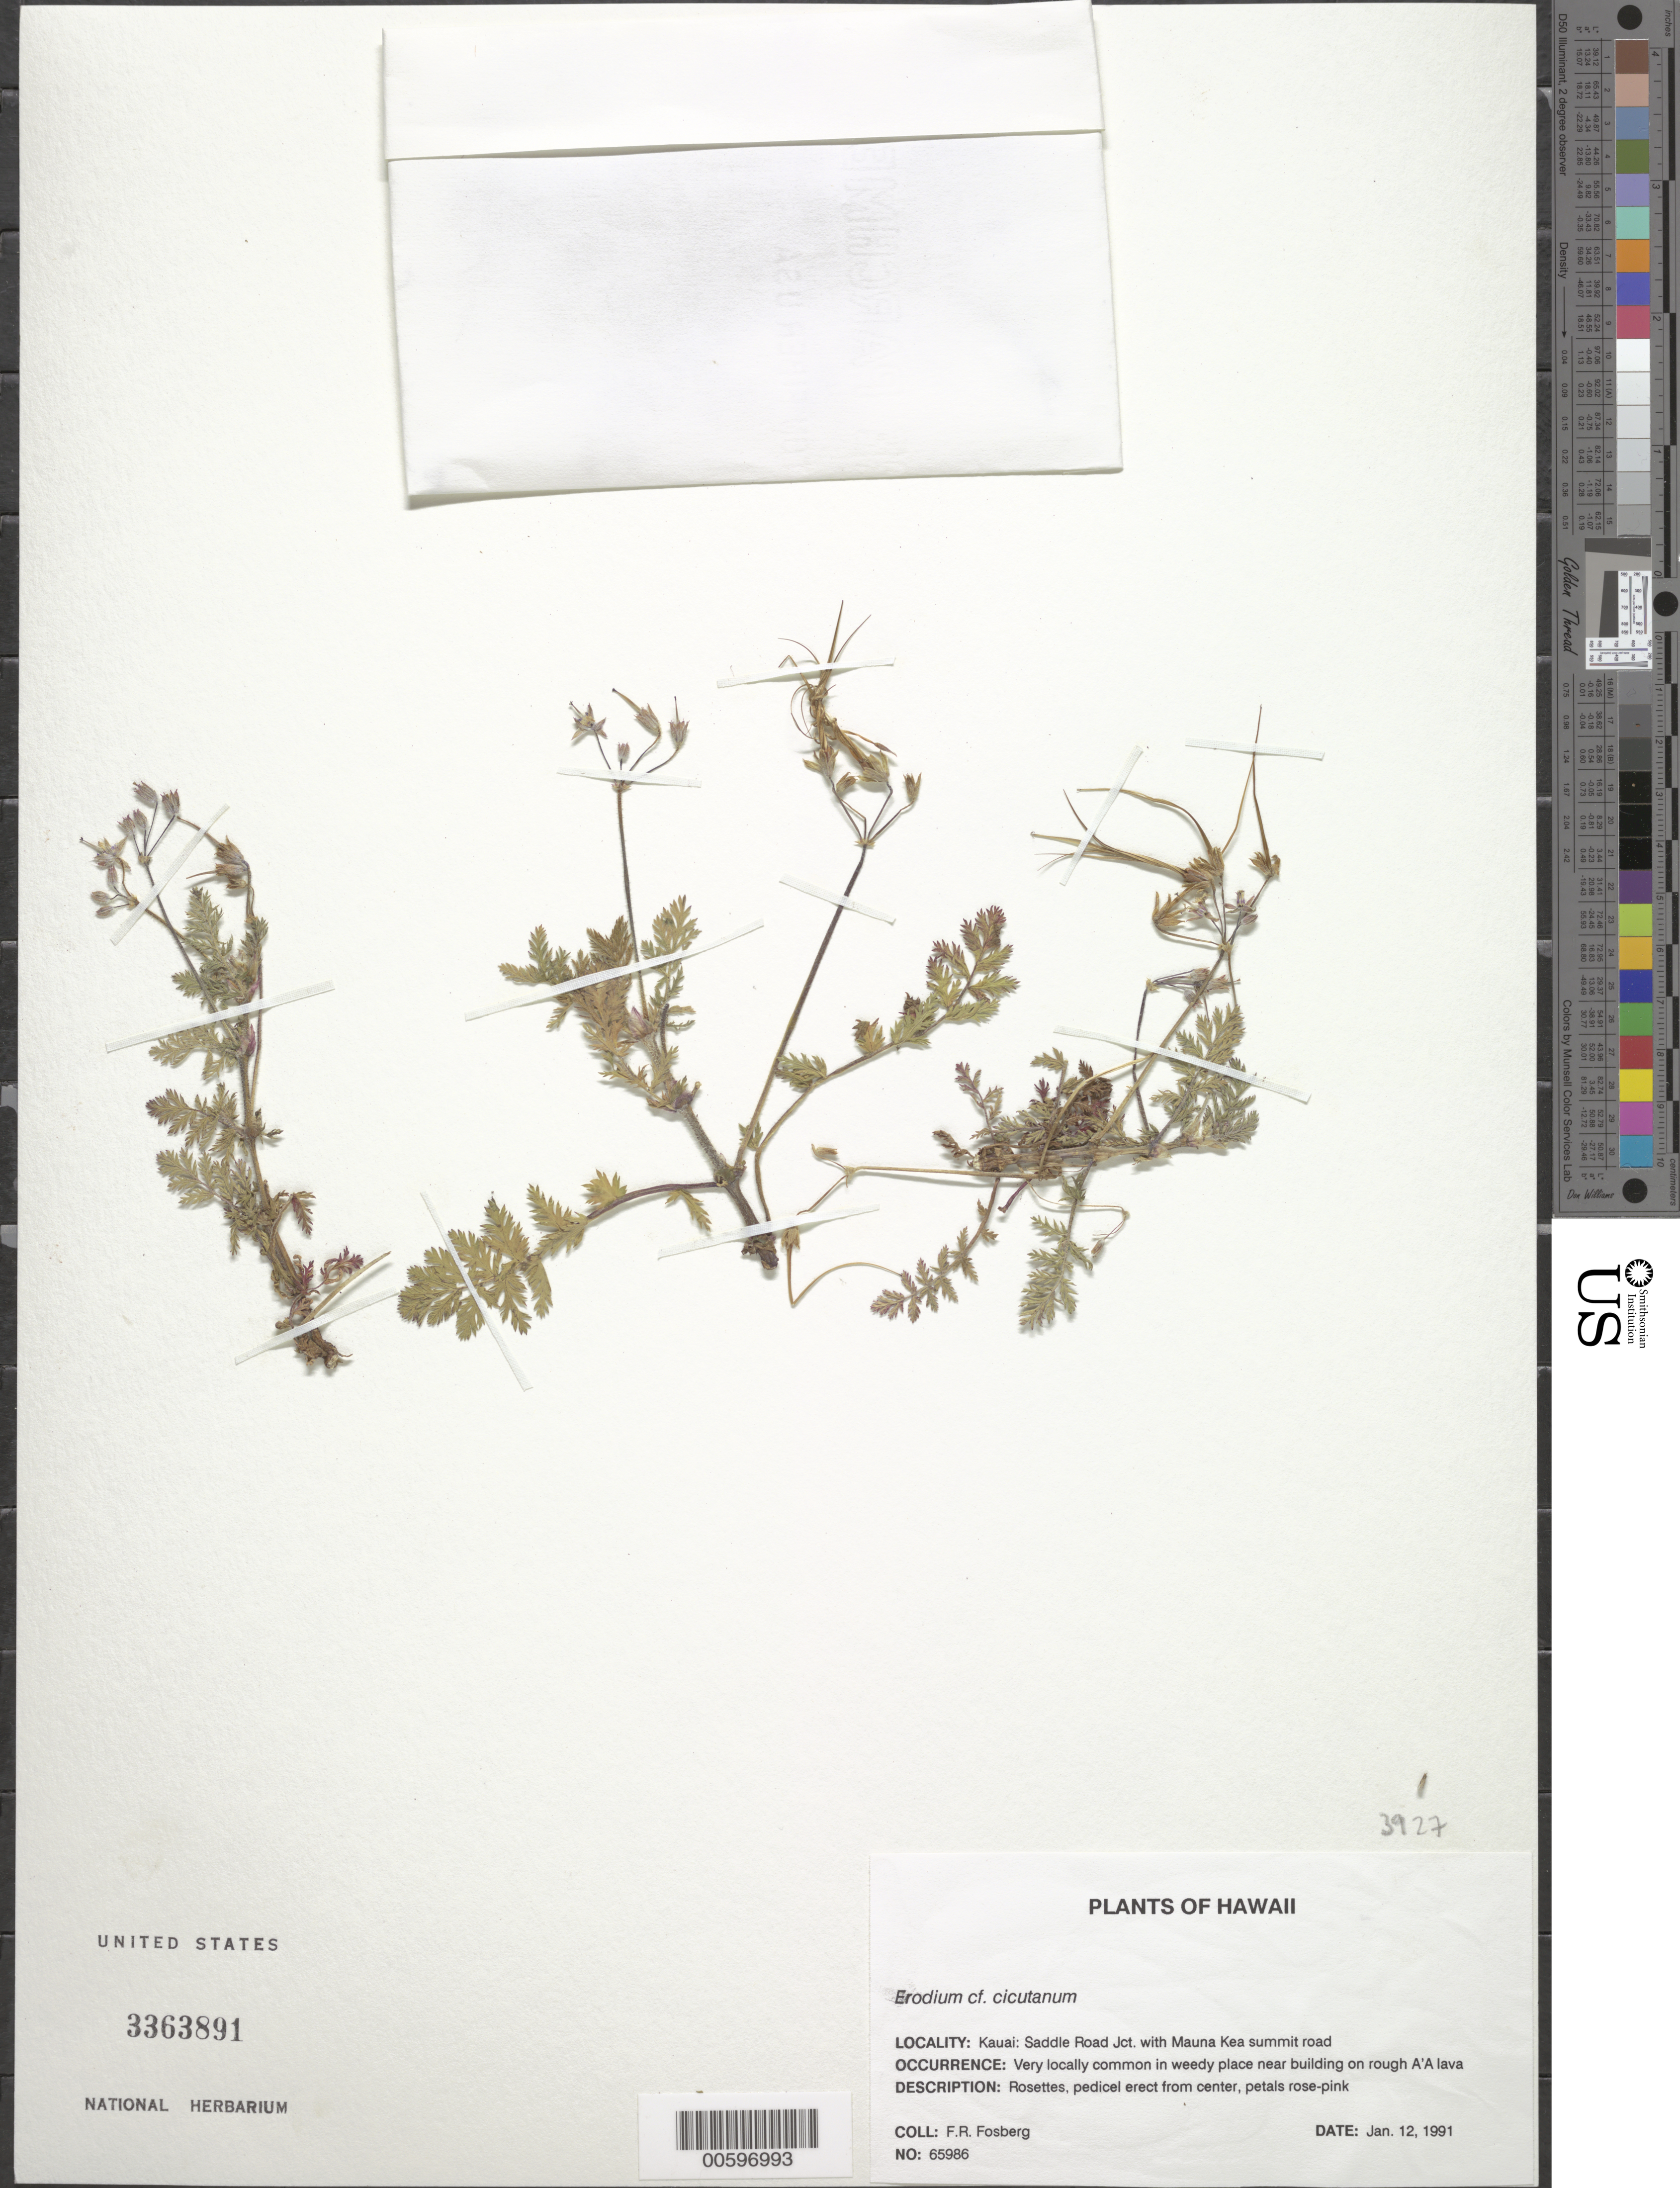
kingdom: Plantae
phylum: Tracheophyta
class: Magnoliopsida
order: Geraniales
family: Geraniaceae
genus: Erodium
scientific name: Erodium cicutarium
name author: (L.) L'Hér.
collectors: F. R. Fosberg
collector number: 65986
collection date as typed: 12 Jan 1991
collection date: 1991-01-12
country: United States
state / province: Hawaii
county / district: Hawaii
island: Hawaii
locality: Saddle Road jct with Mauna Kea summit road.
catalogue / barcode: US 3363891